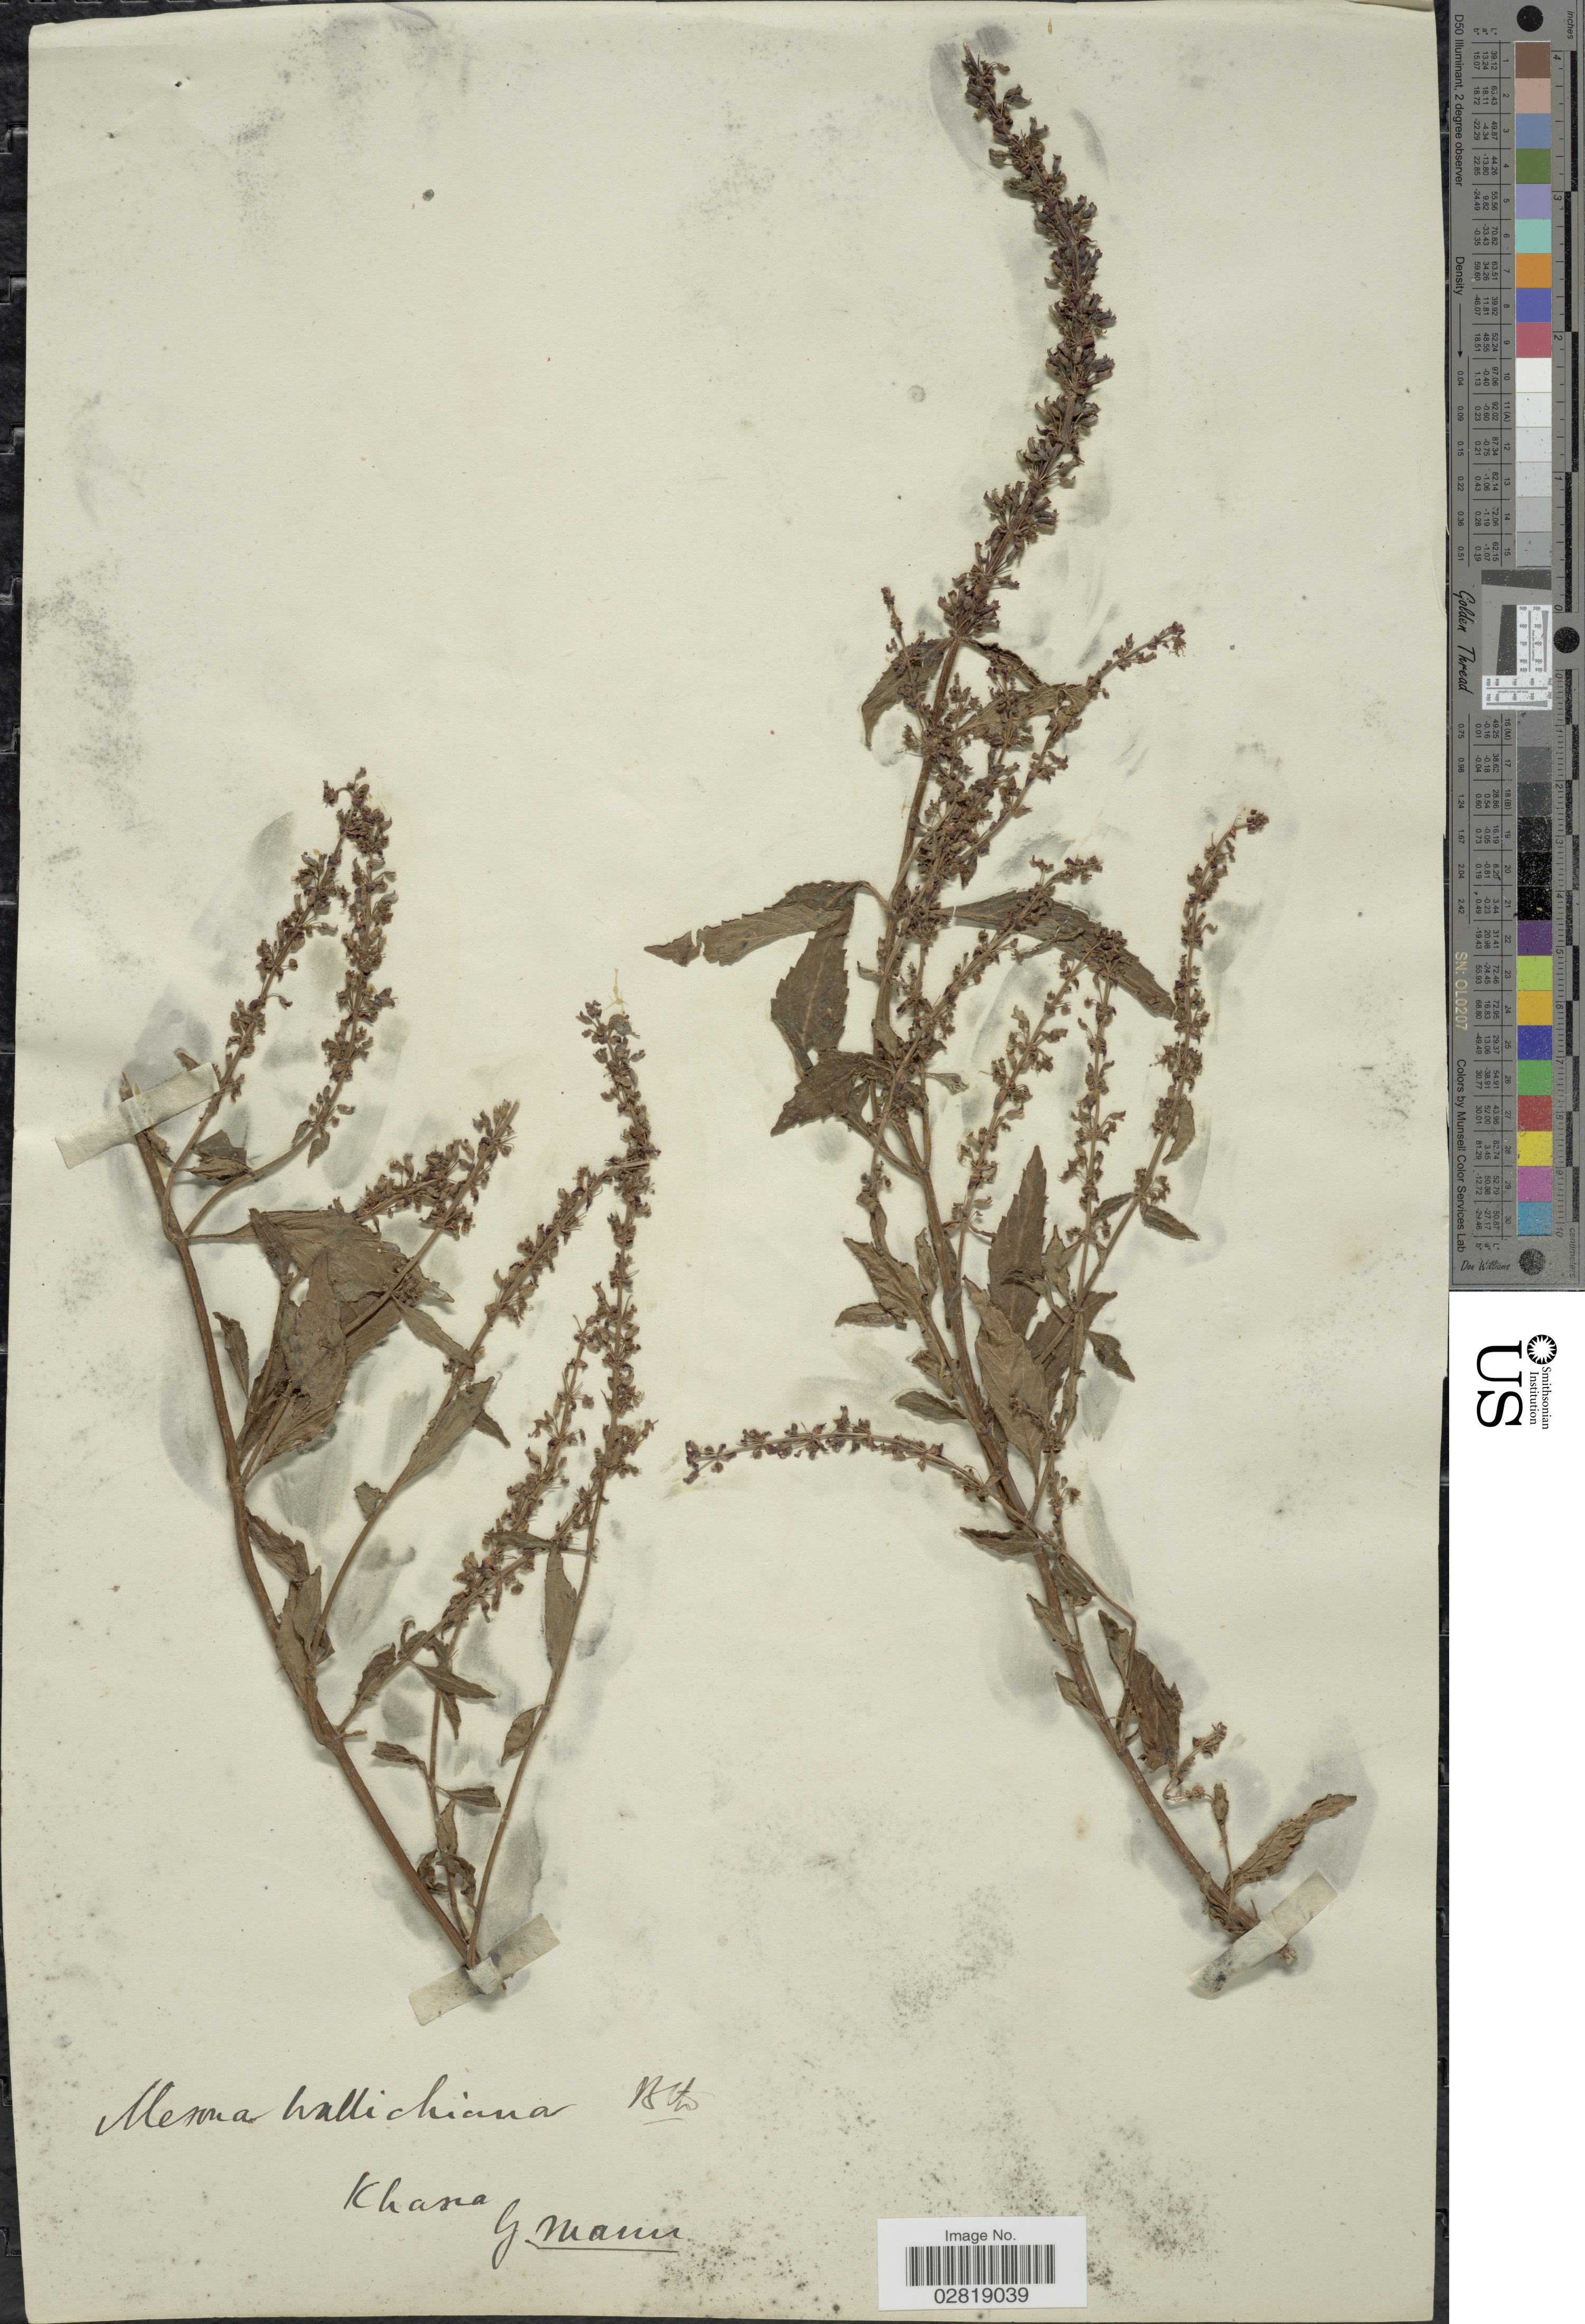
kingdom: Plantae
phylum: Tracheophyta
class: Magnoliopsida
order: Lamiales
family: Lamiaceae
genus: Platostoma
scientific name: Platostoma palustre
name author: (Blume) A.J. Paton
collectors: G. Mann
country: India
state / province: Meghalaya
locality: Khasia.